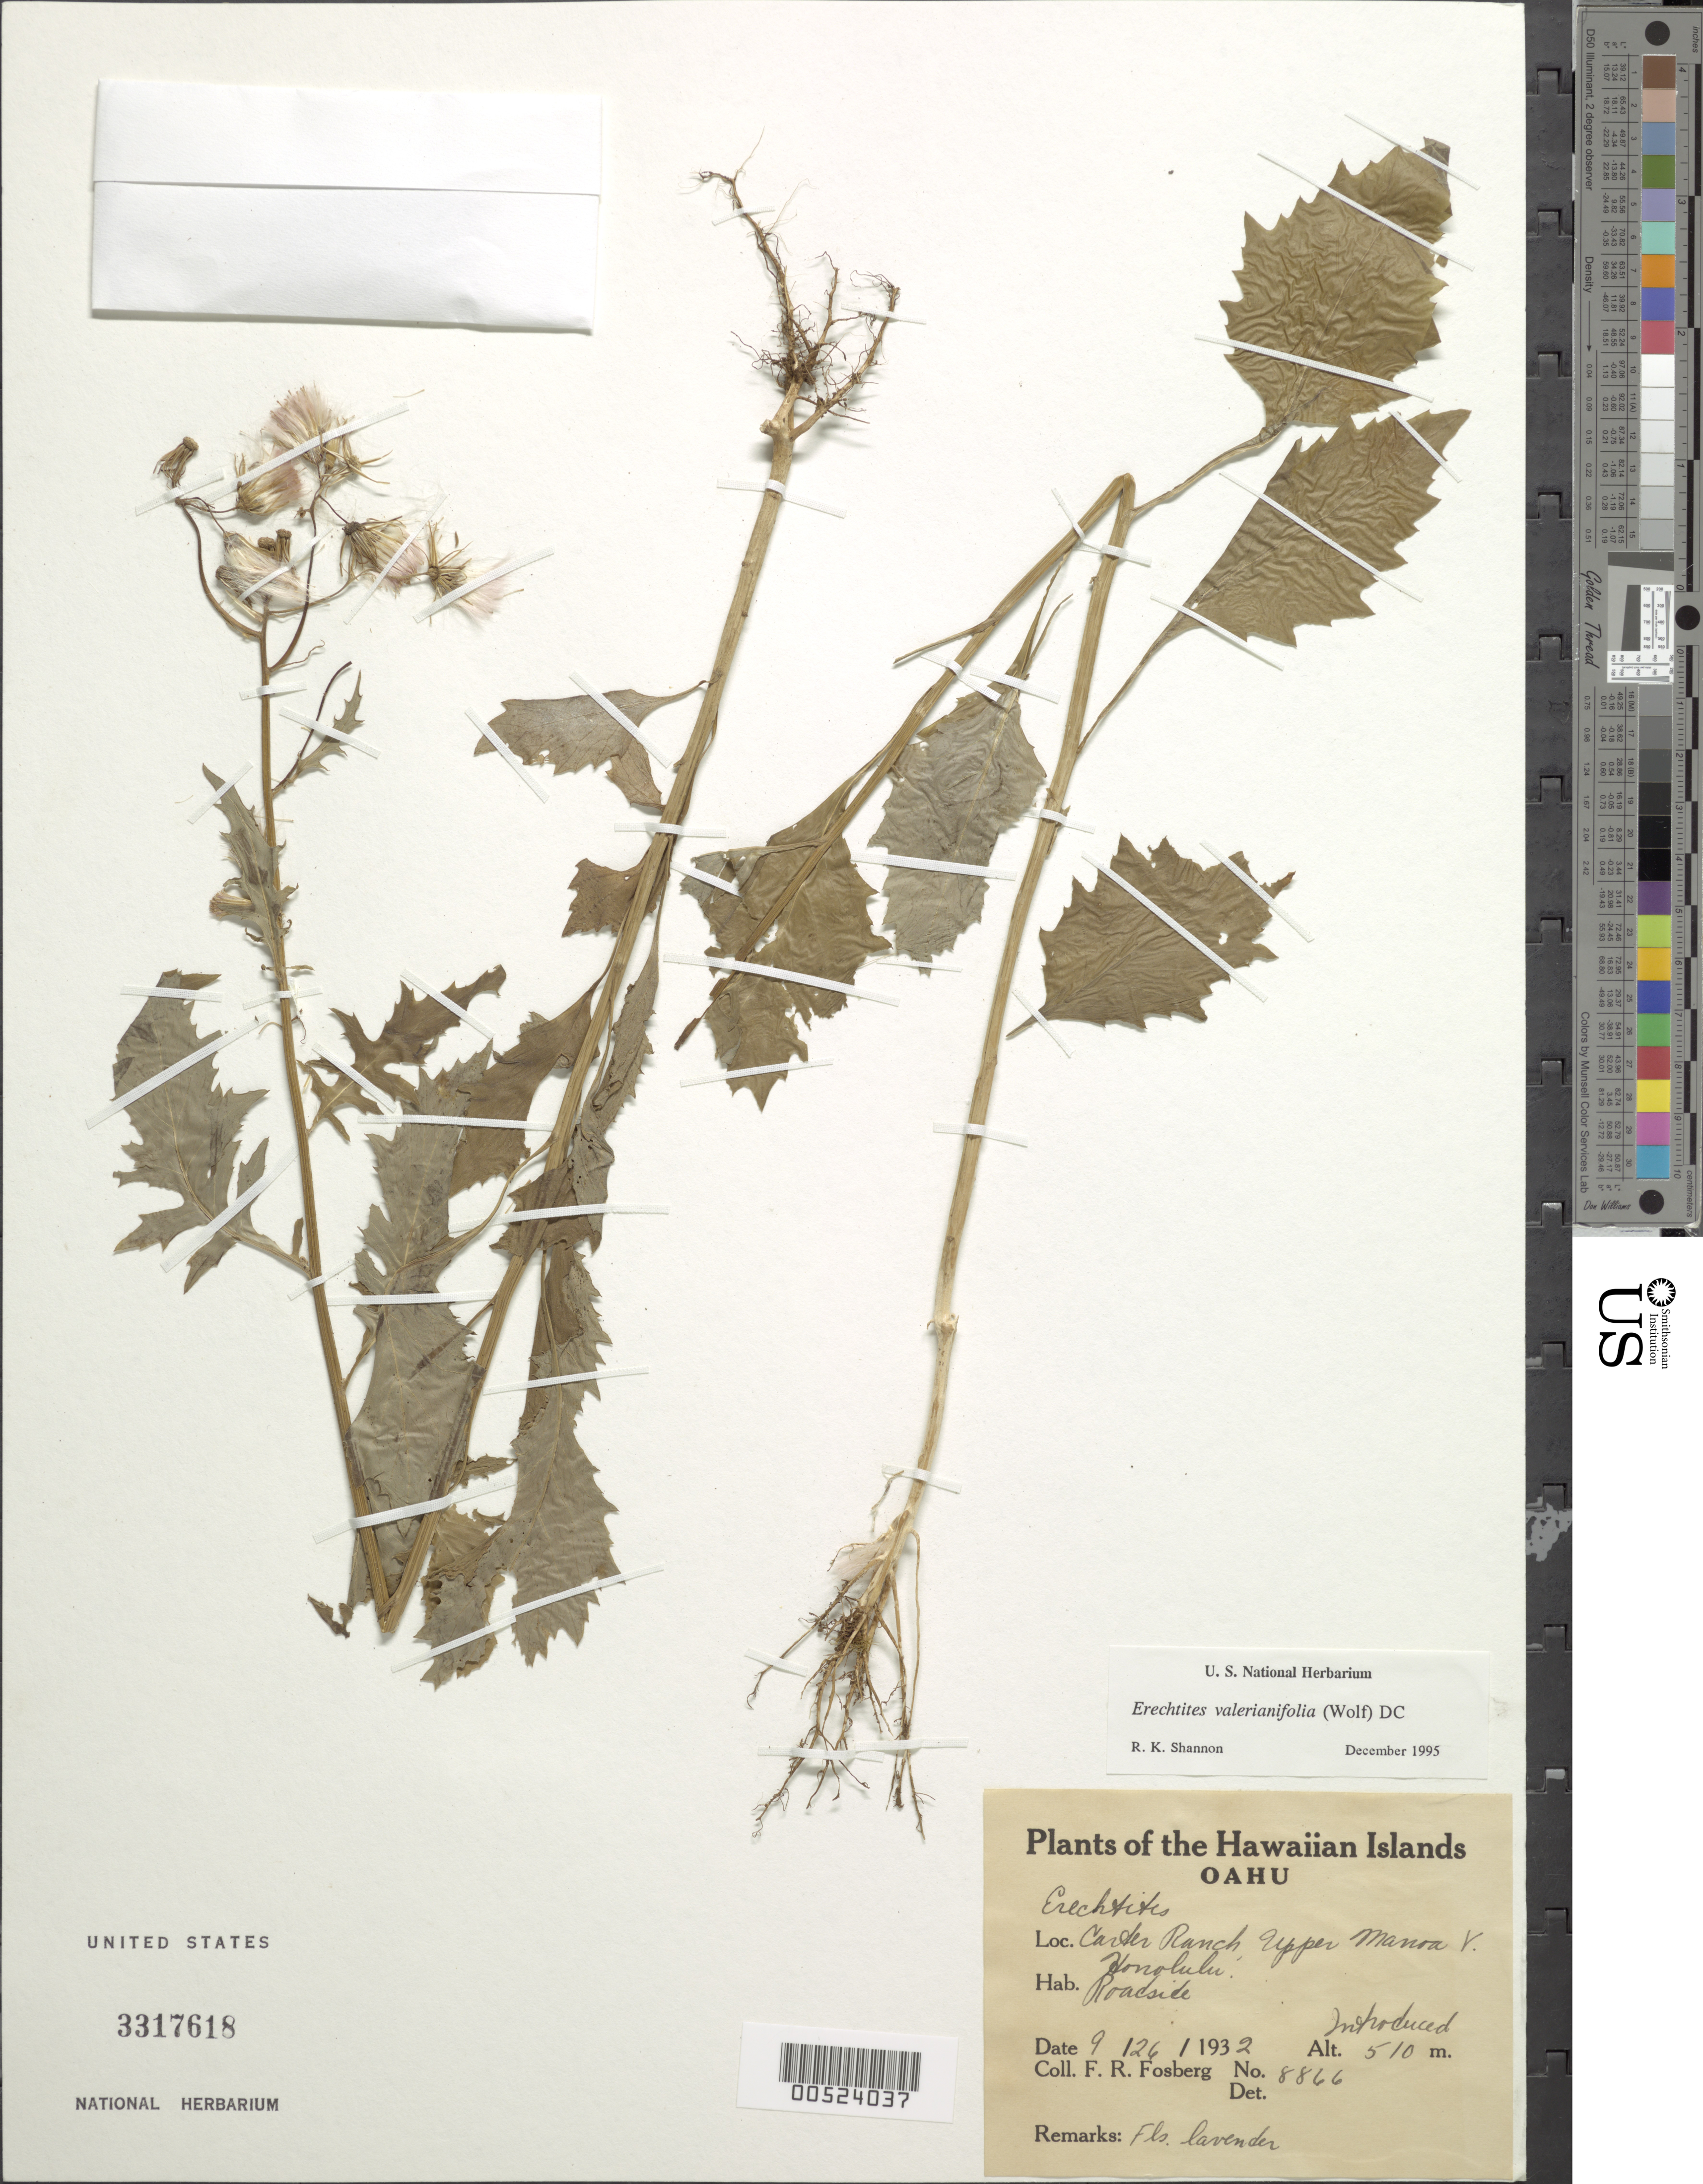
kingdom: Plantae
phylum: Tracheophyta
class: Magnoliopsida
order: Asterales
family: Asteraceae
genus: Erechtites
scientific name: Erechtites valerianifolius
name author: (Link ex Spreng.) DC.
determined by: Shannon, R. K., (UNITED STATES)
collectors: F. R. Fosberg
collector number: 8866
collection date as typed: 26 Sep 1932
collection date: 1932-09-26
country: United States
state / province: Hawaii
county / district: Honolulu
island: Oahu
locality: Carter Ranch, Upper Manoa Valley, Honolulu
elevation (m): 510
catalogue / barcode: US 3317618